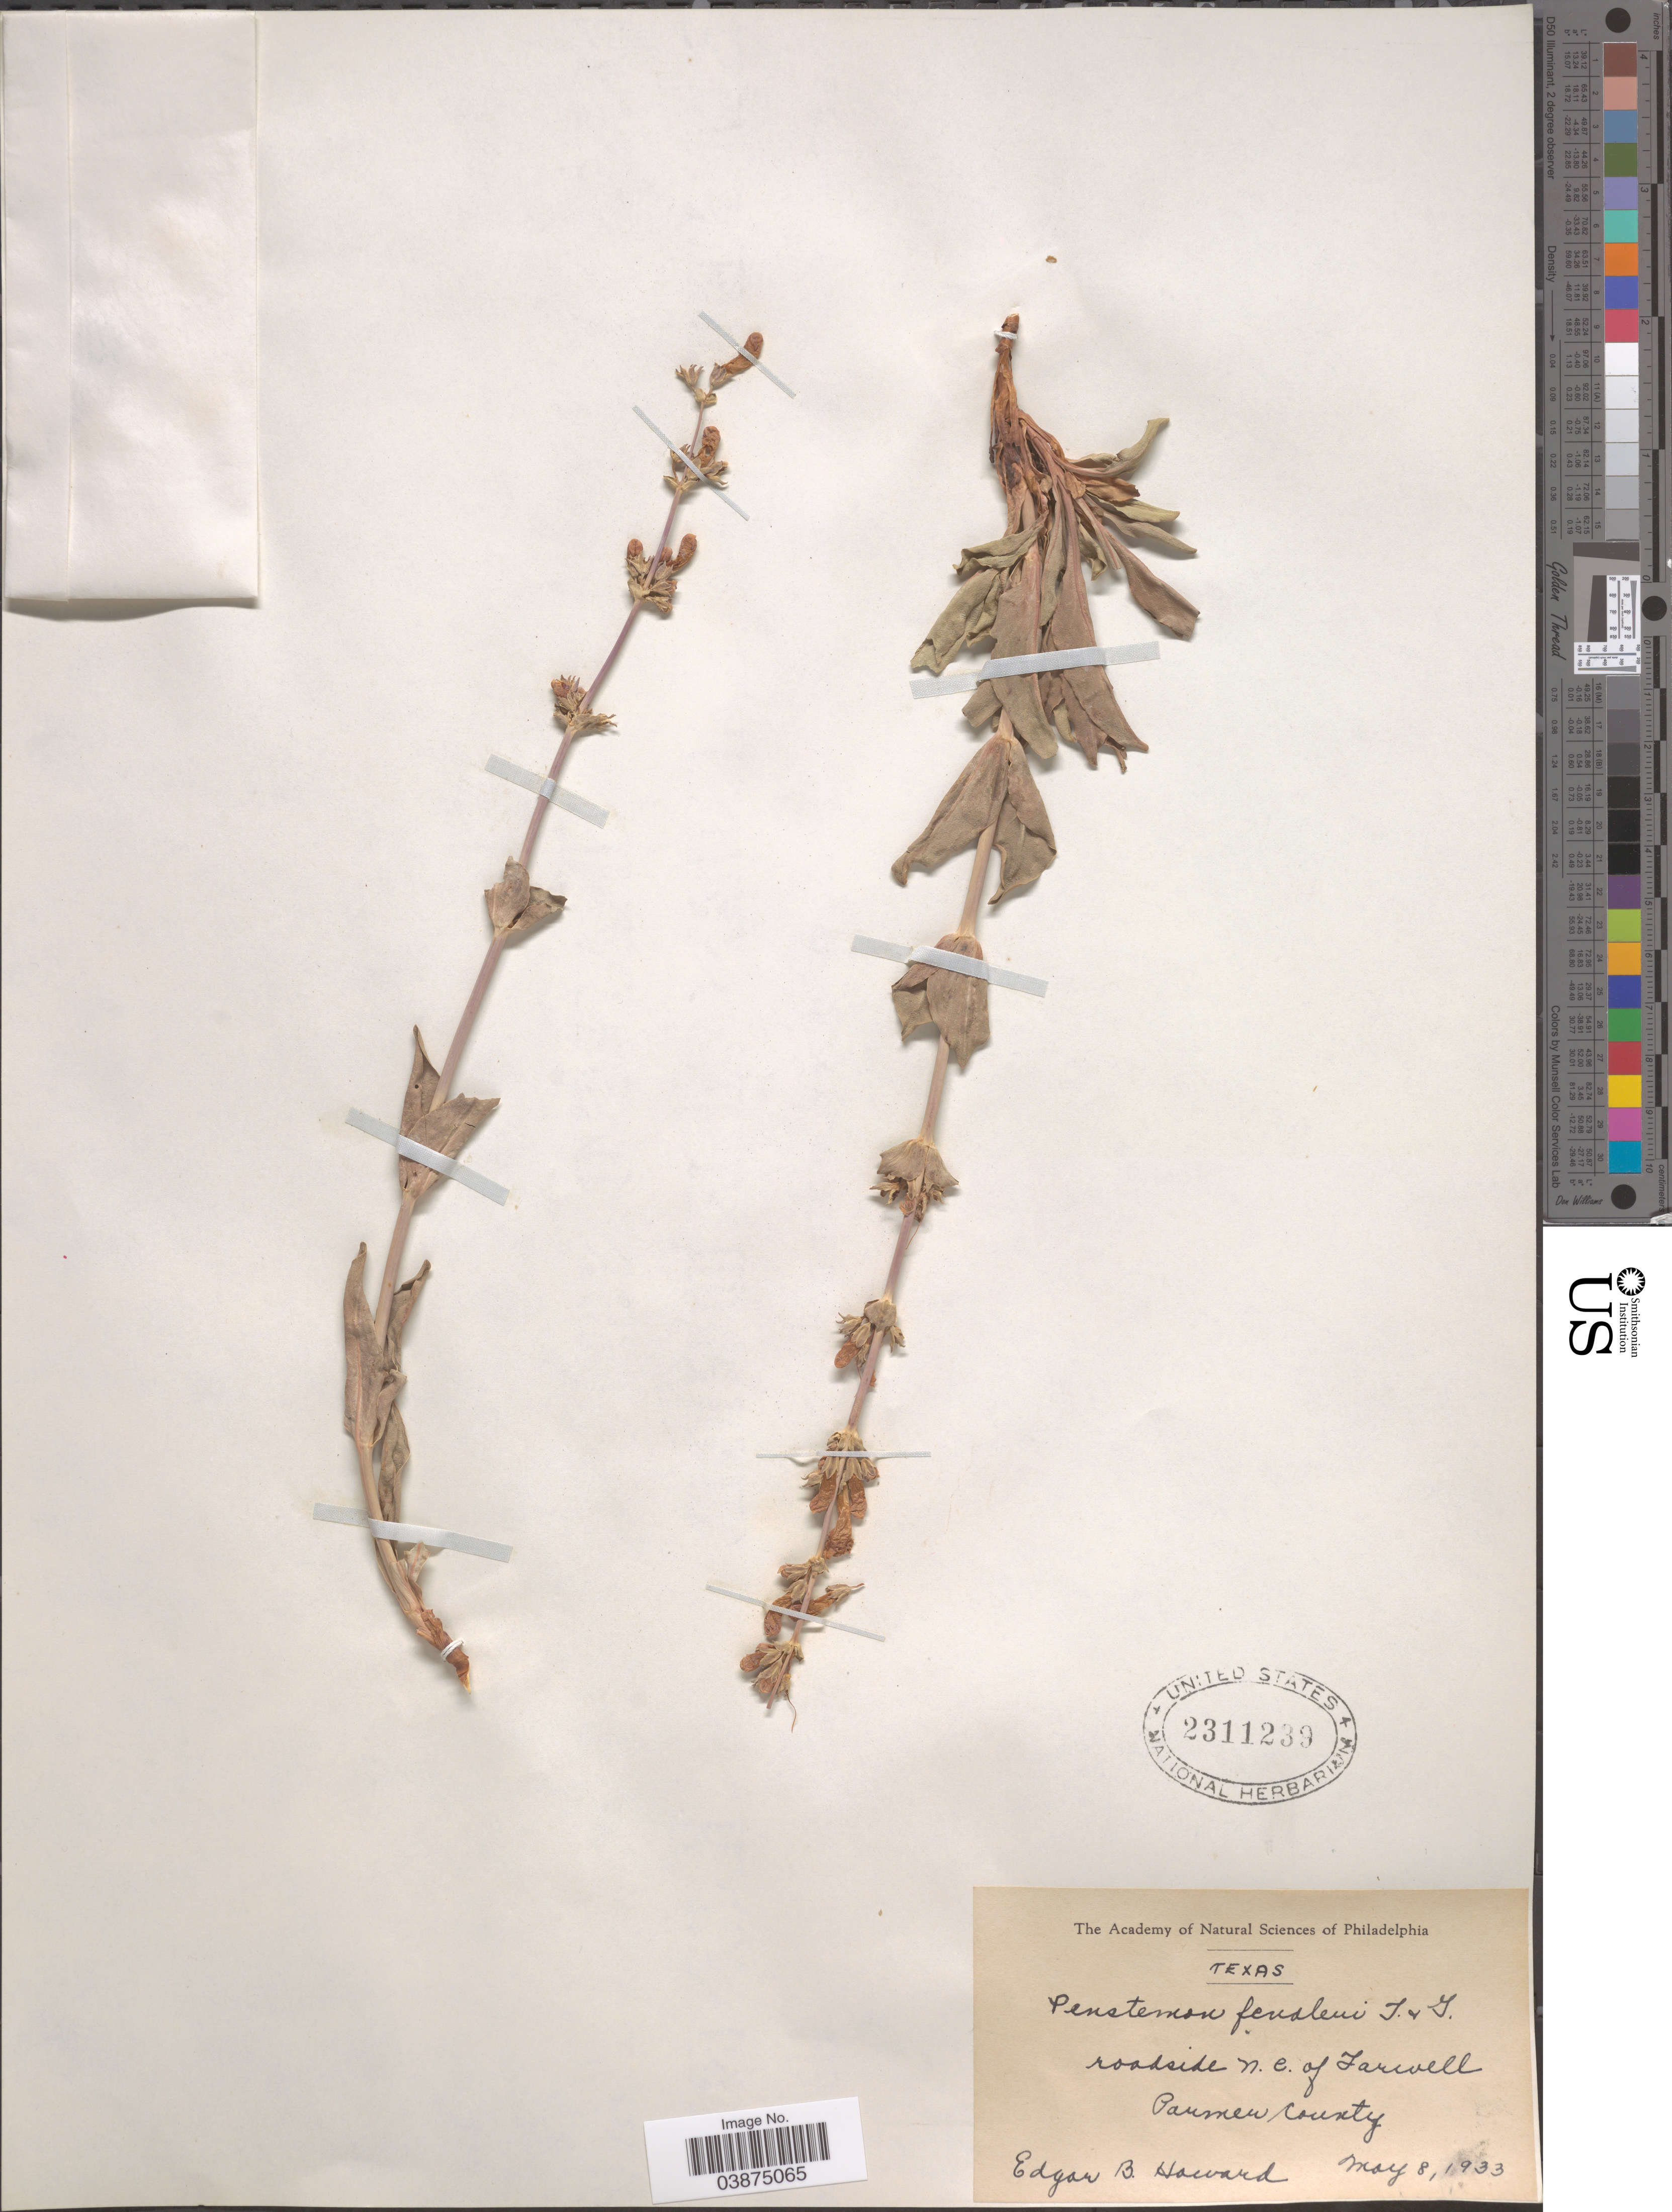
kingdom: Plantae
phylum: Tracheophyta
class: Magnoliopsida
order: Lamiales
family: Plantaginaceae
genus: Penstemon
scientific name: Penstemon fendleri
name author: Torr. & A. Gray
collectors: E. Howard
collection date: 1933-05-08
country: United States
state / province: Texas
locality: Roadside n.e. of Farwell. Parmer County.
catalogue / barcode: US 2311239